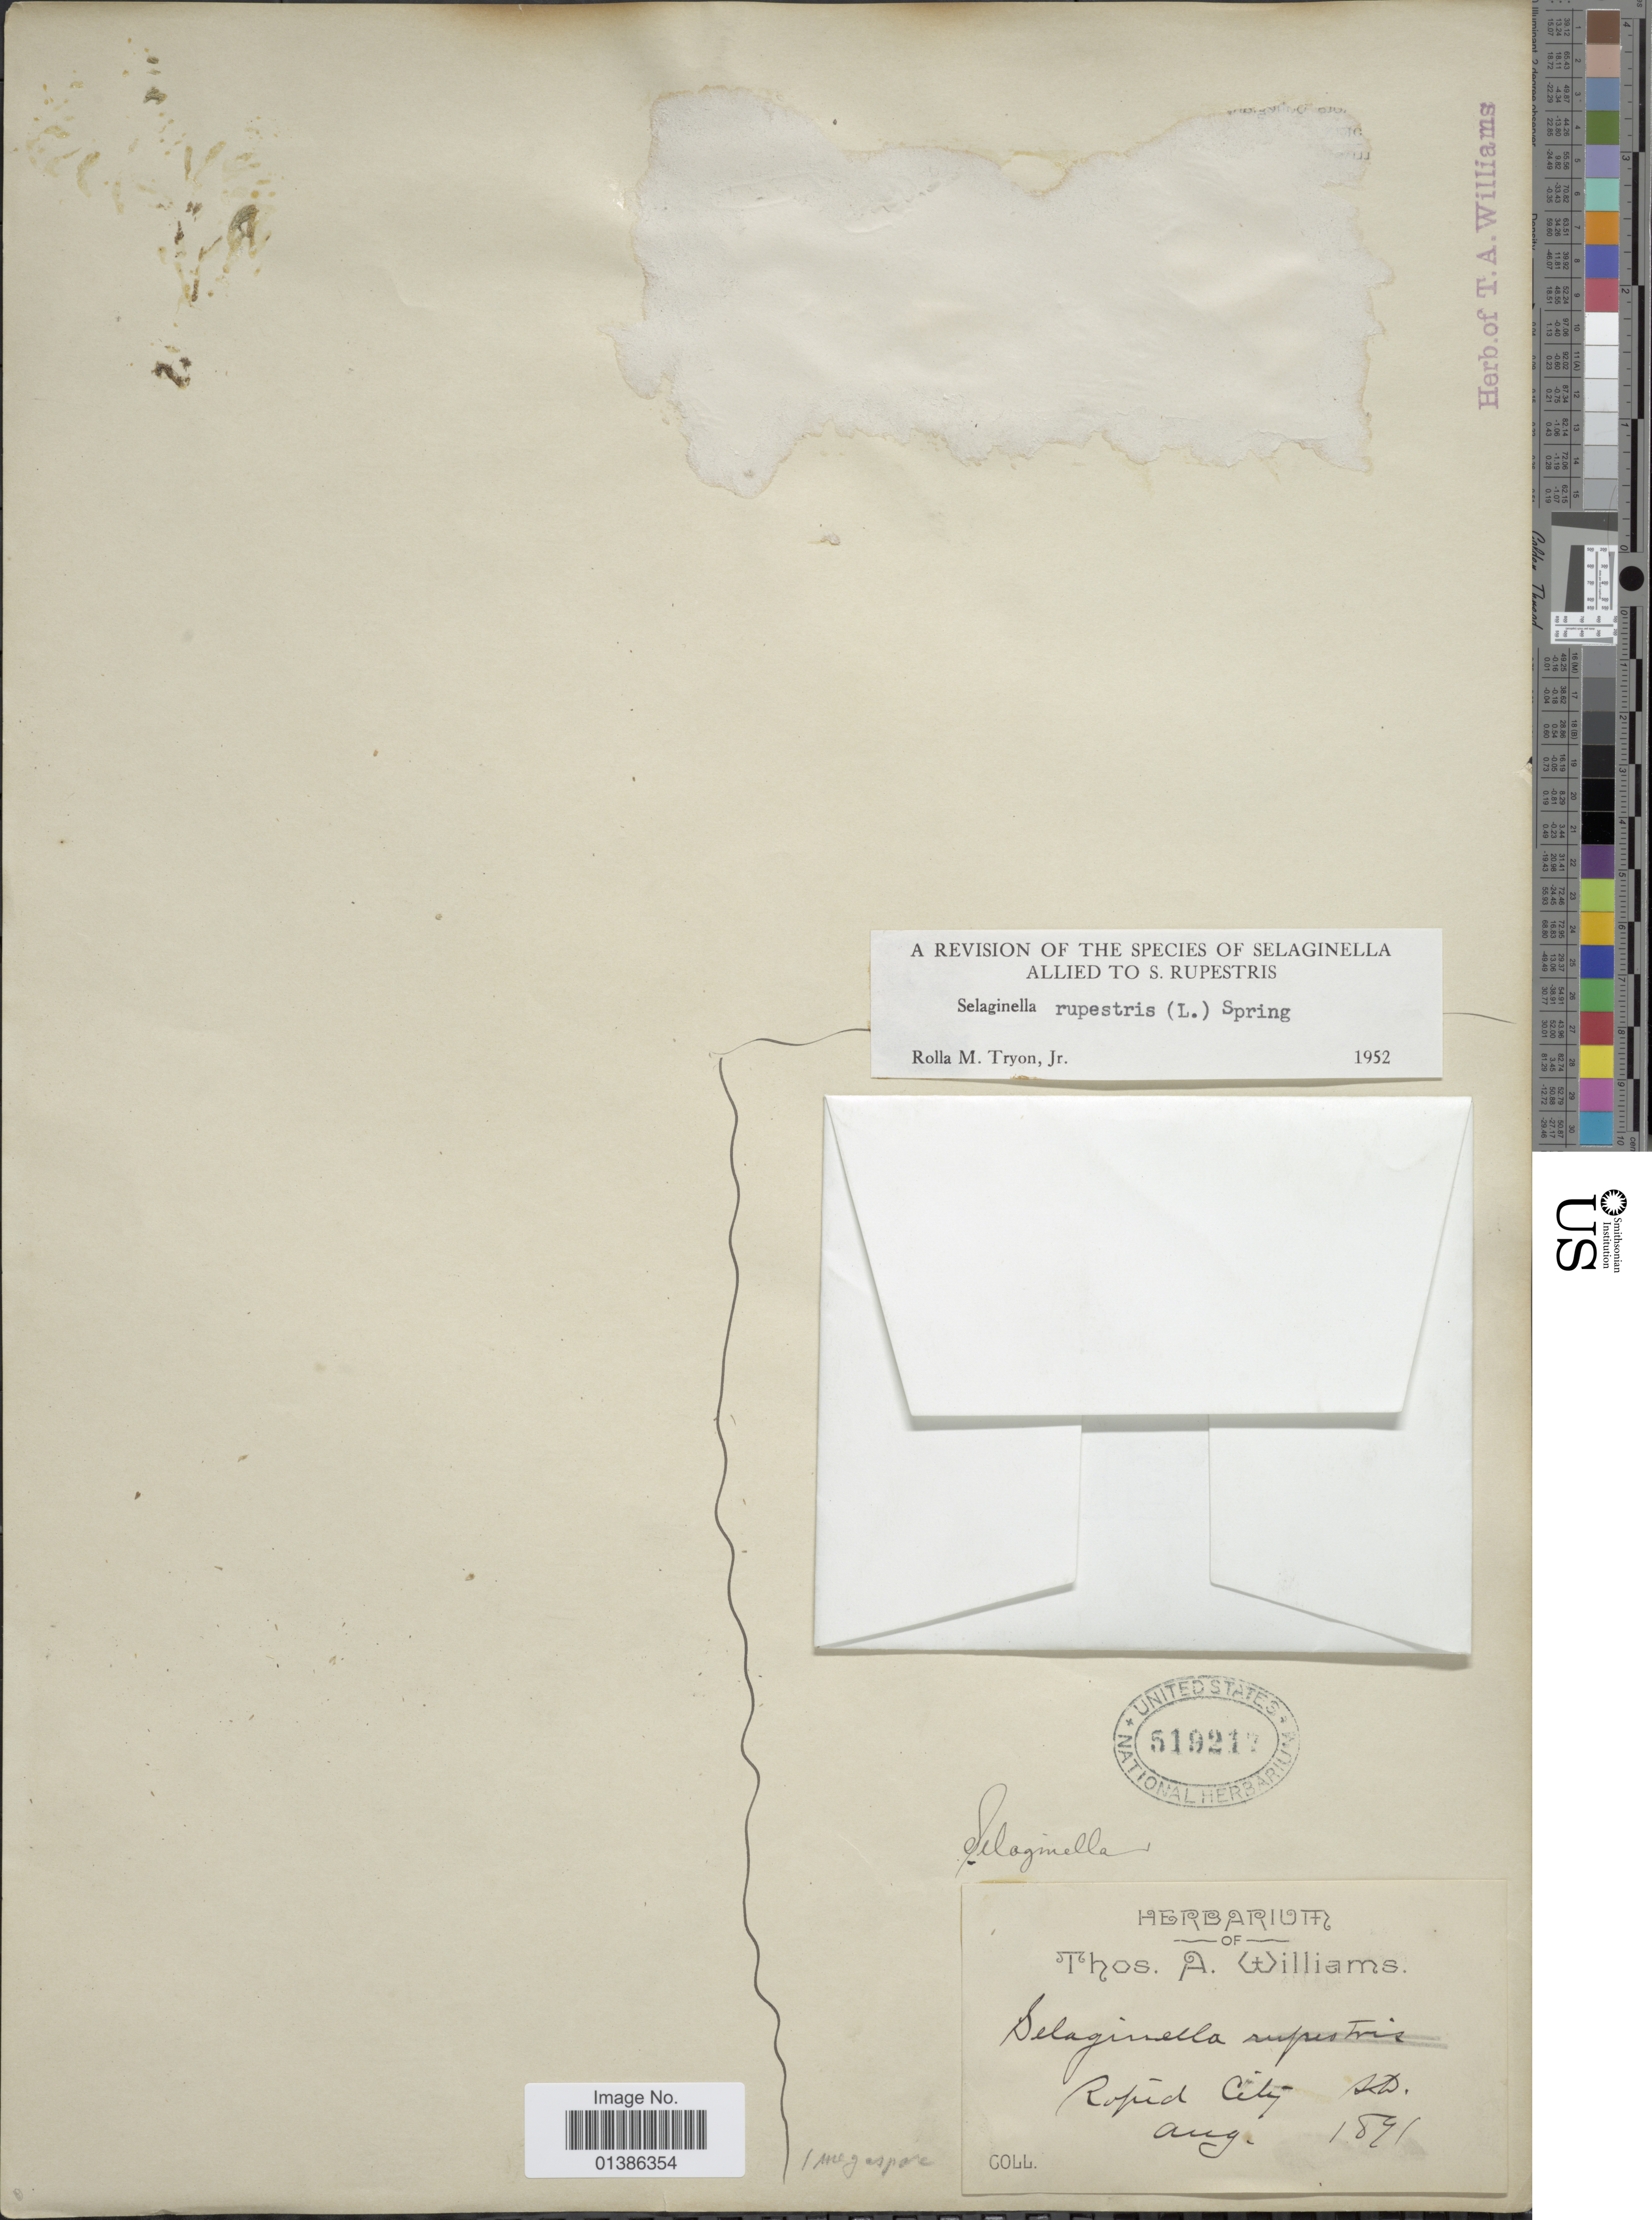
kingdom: Plantae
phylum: Tracheophyta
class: Lycopodiopsida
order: Selaginellales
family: Selaginellaceae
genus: Selaginella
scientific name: Selaginella rupestris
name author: (L.) Spring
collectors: T. A. Williams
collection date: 1891-08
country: United States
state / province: South Dakota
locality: Rapid City.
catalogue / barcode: US 519217